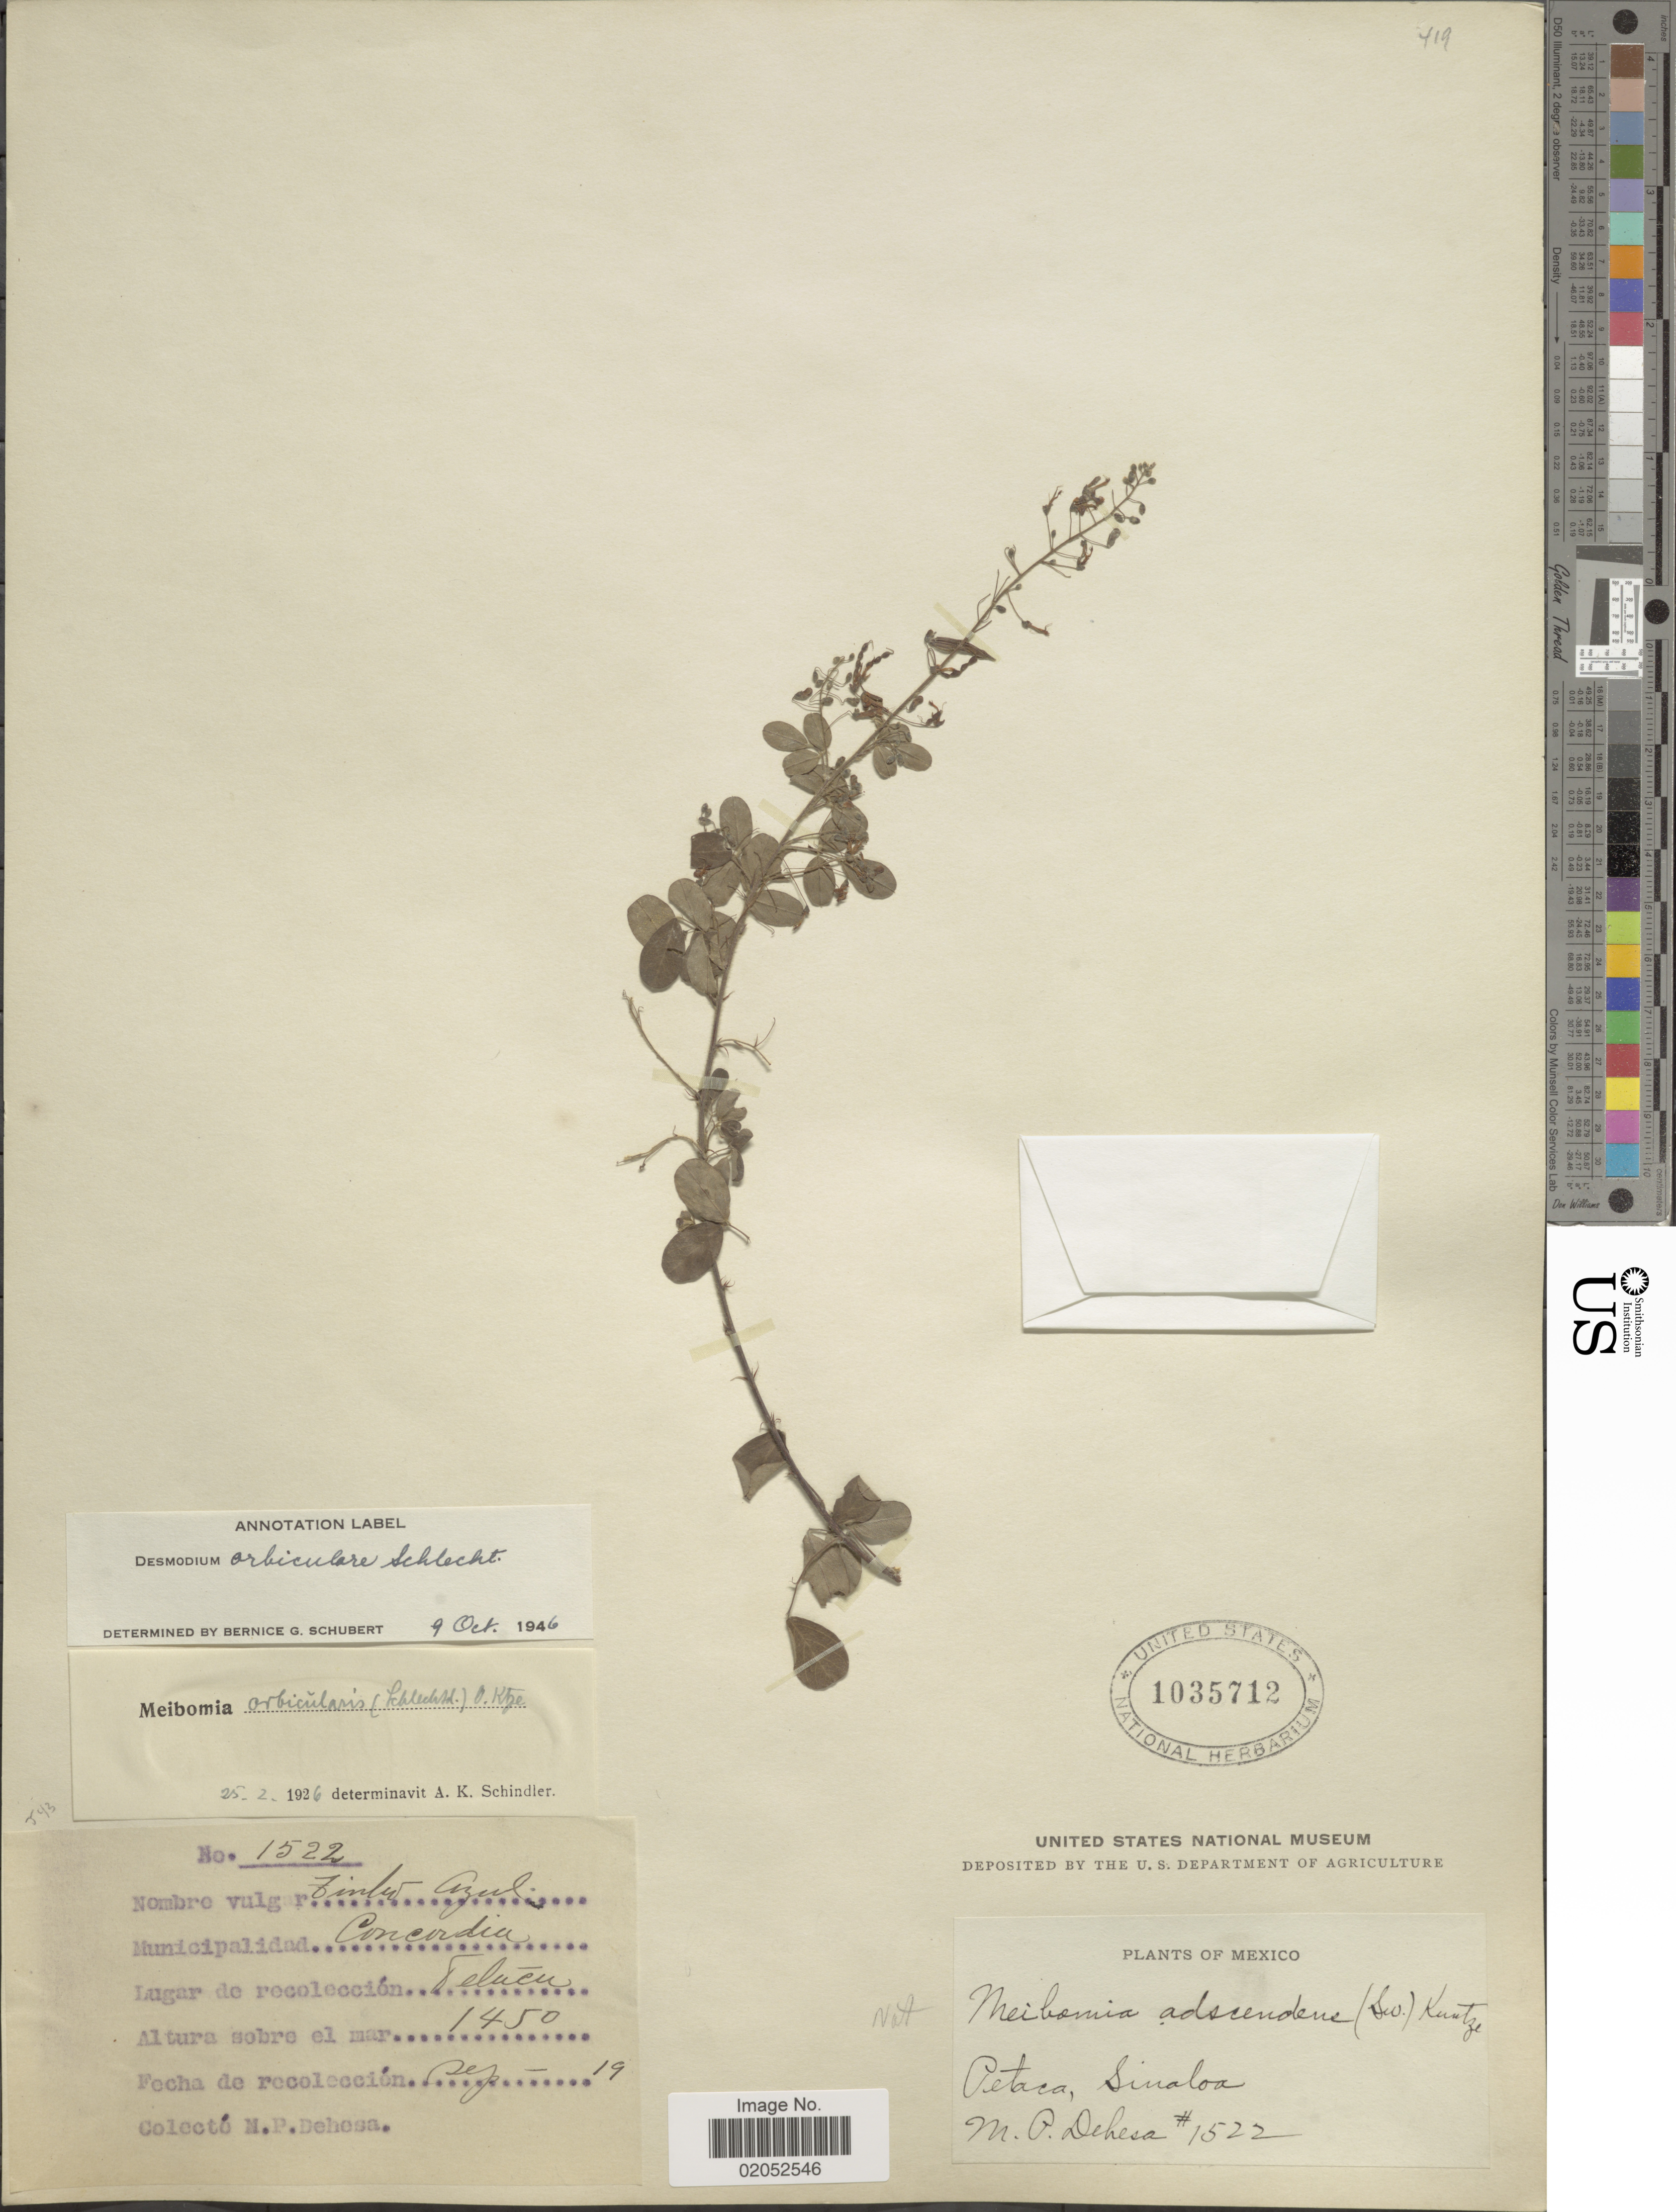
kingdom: Plantae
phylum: Tracheophyta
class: Magnoliopsida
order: Fabales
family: Fabaceae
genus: Desmodium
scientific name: Desmodium orbiculare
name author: Schltdl.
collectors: M. Dehesa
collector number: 1522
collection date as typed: Transcribed d/m/y: /9/19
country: Mexico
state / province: Sinaloa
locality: Concordia, Teluca [interpreted], Petaca, Sinaloa.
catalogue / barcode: US 1035712